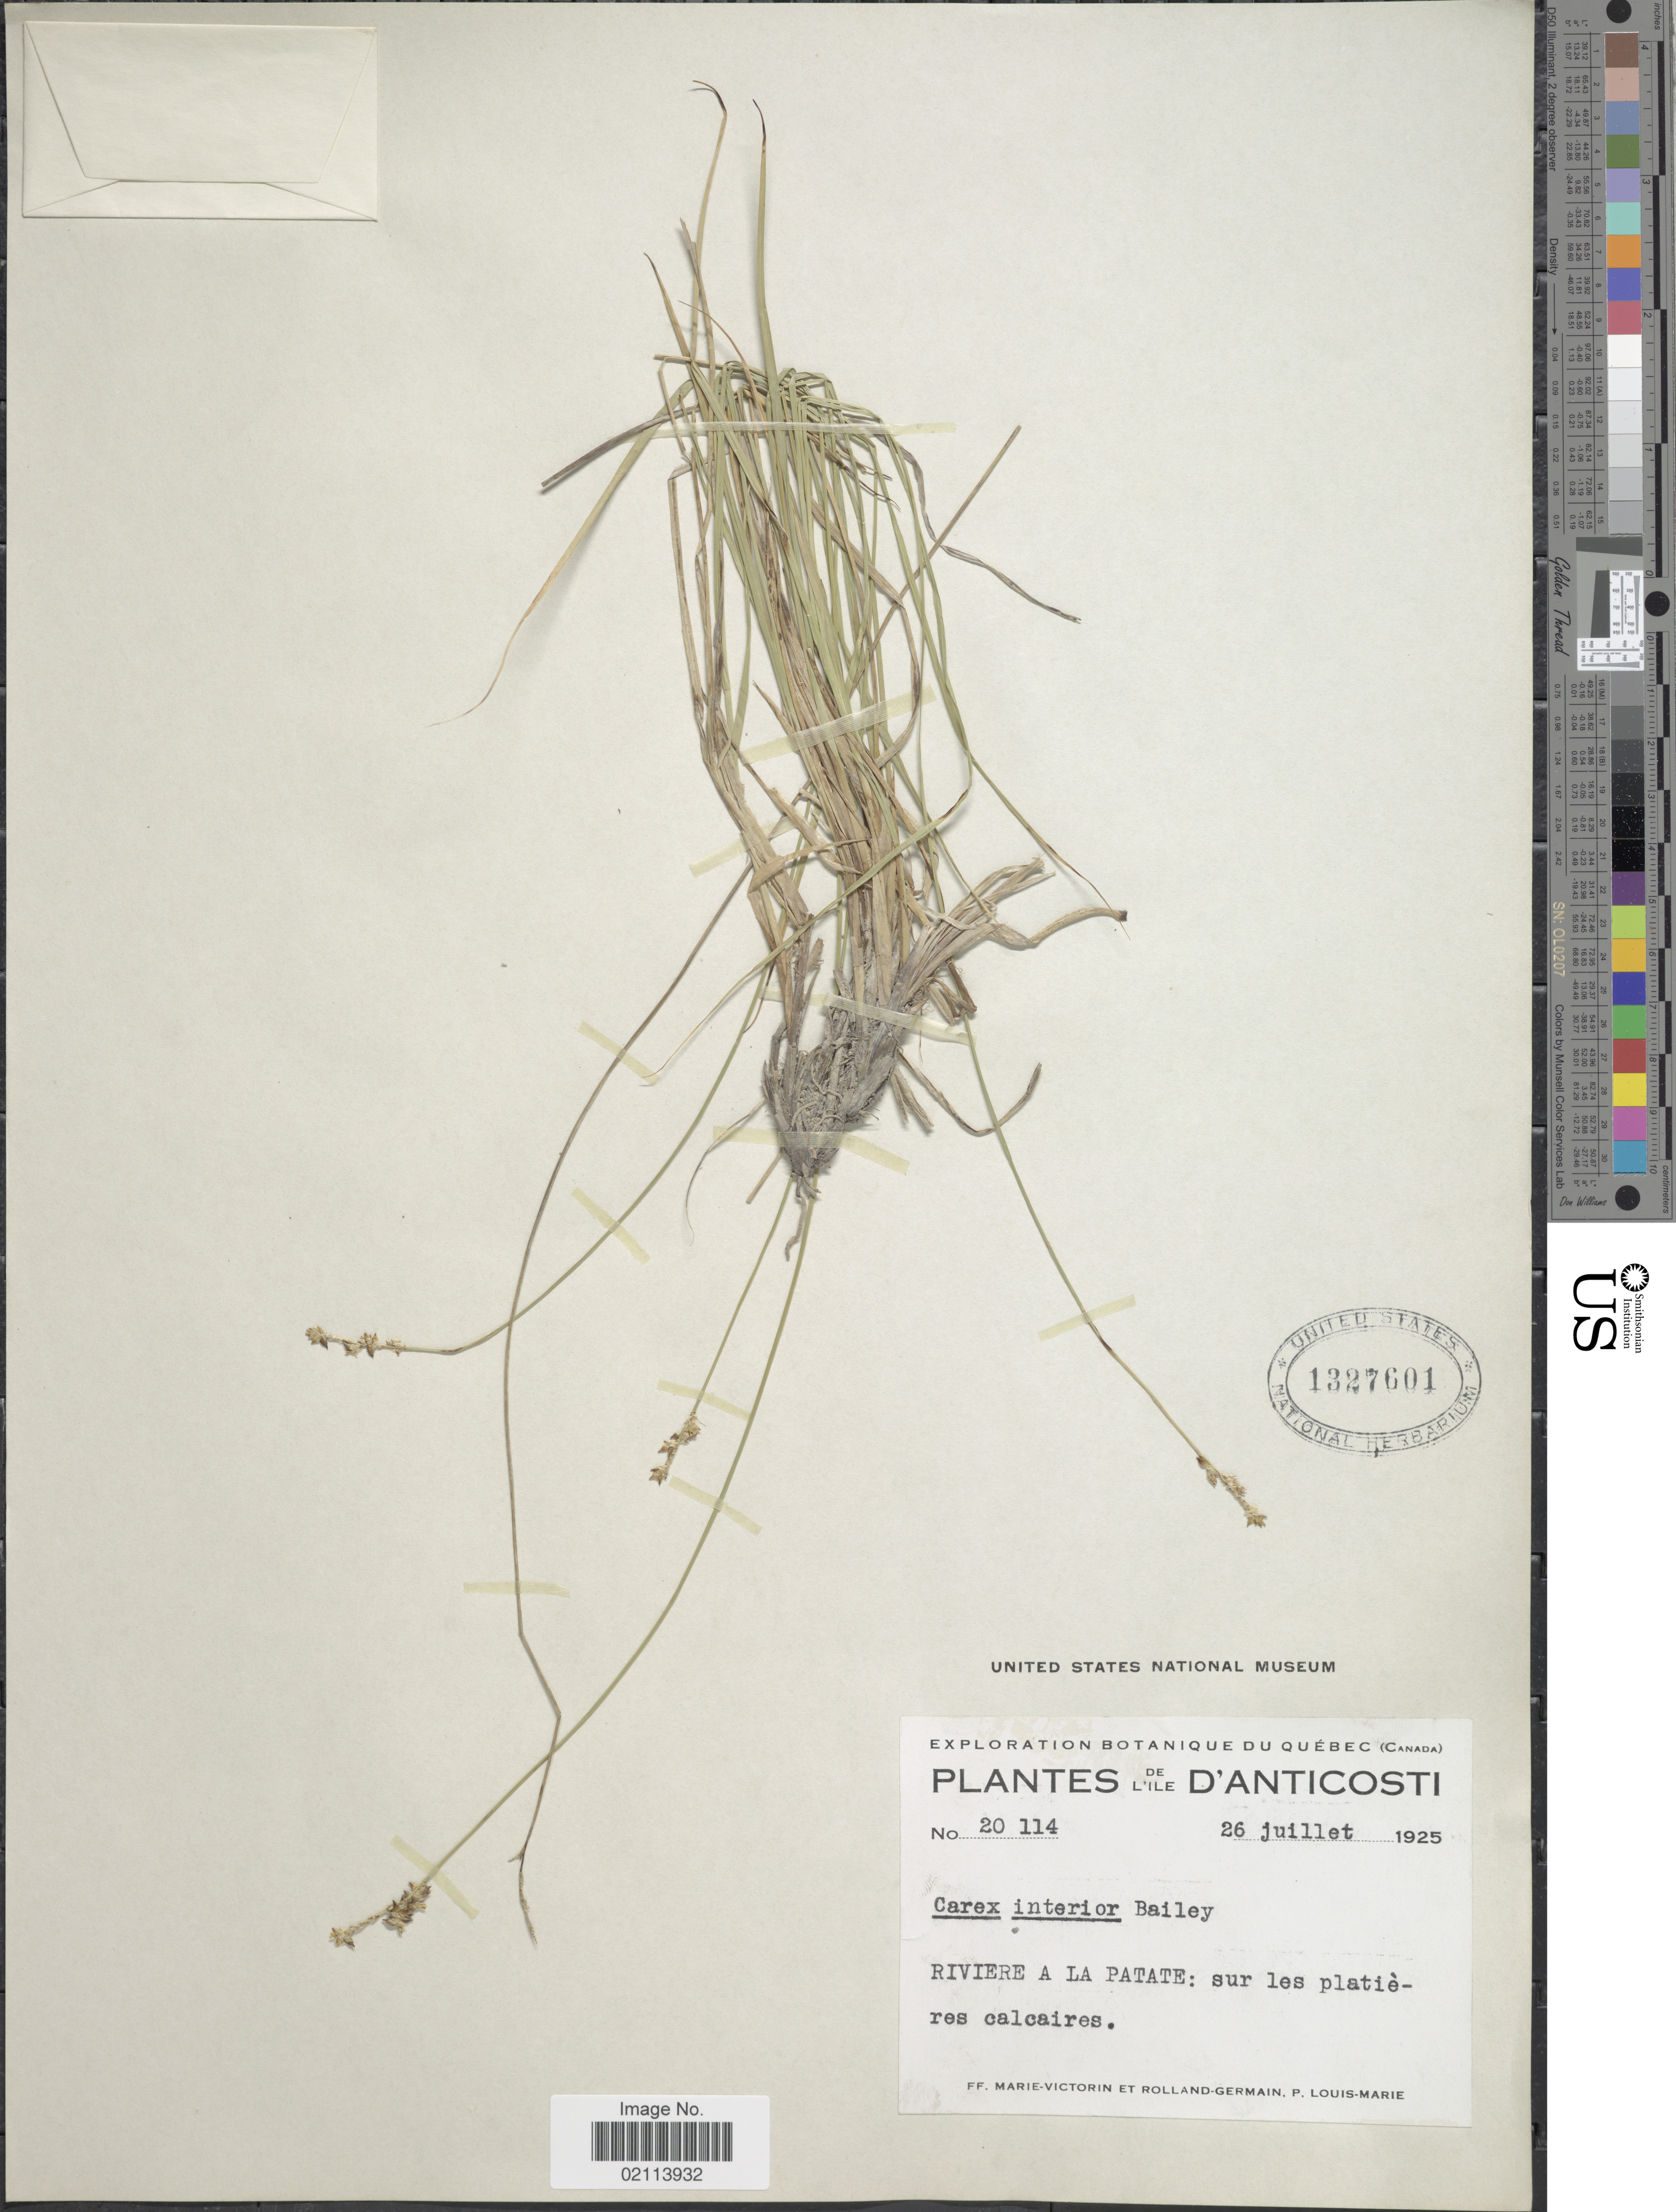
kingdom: Plantae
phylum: Tracheophyta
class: Liliopsida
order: Poales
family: Cyperaceae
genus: Carex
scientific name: Carex interior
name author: L.H. Bailey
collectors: F. Marie-Victorin, Rolland-Germain & L.-M. LaLonde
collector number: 20114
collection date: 1925-07-26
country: Canada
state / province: Quebec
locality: De L'Ile D'Anticosti, Riviere a La Patate: sur les platieres calcaires.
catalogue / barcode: US 1327601